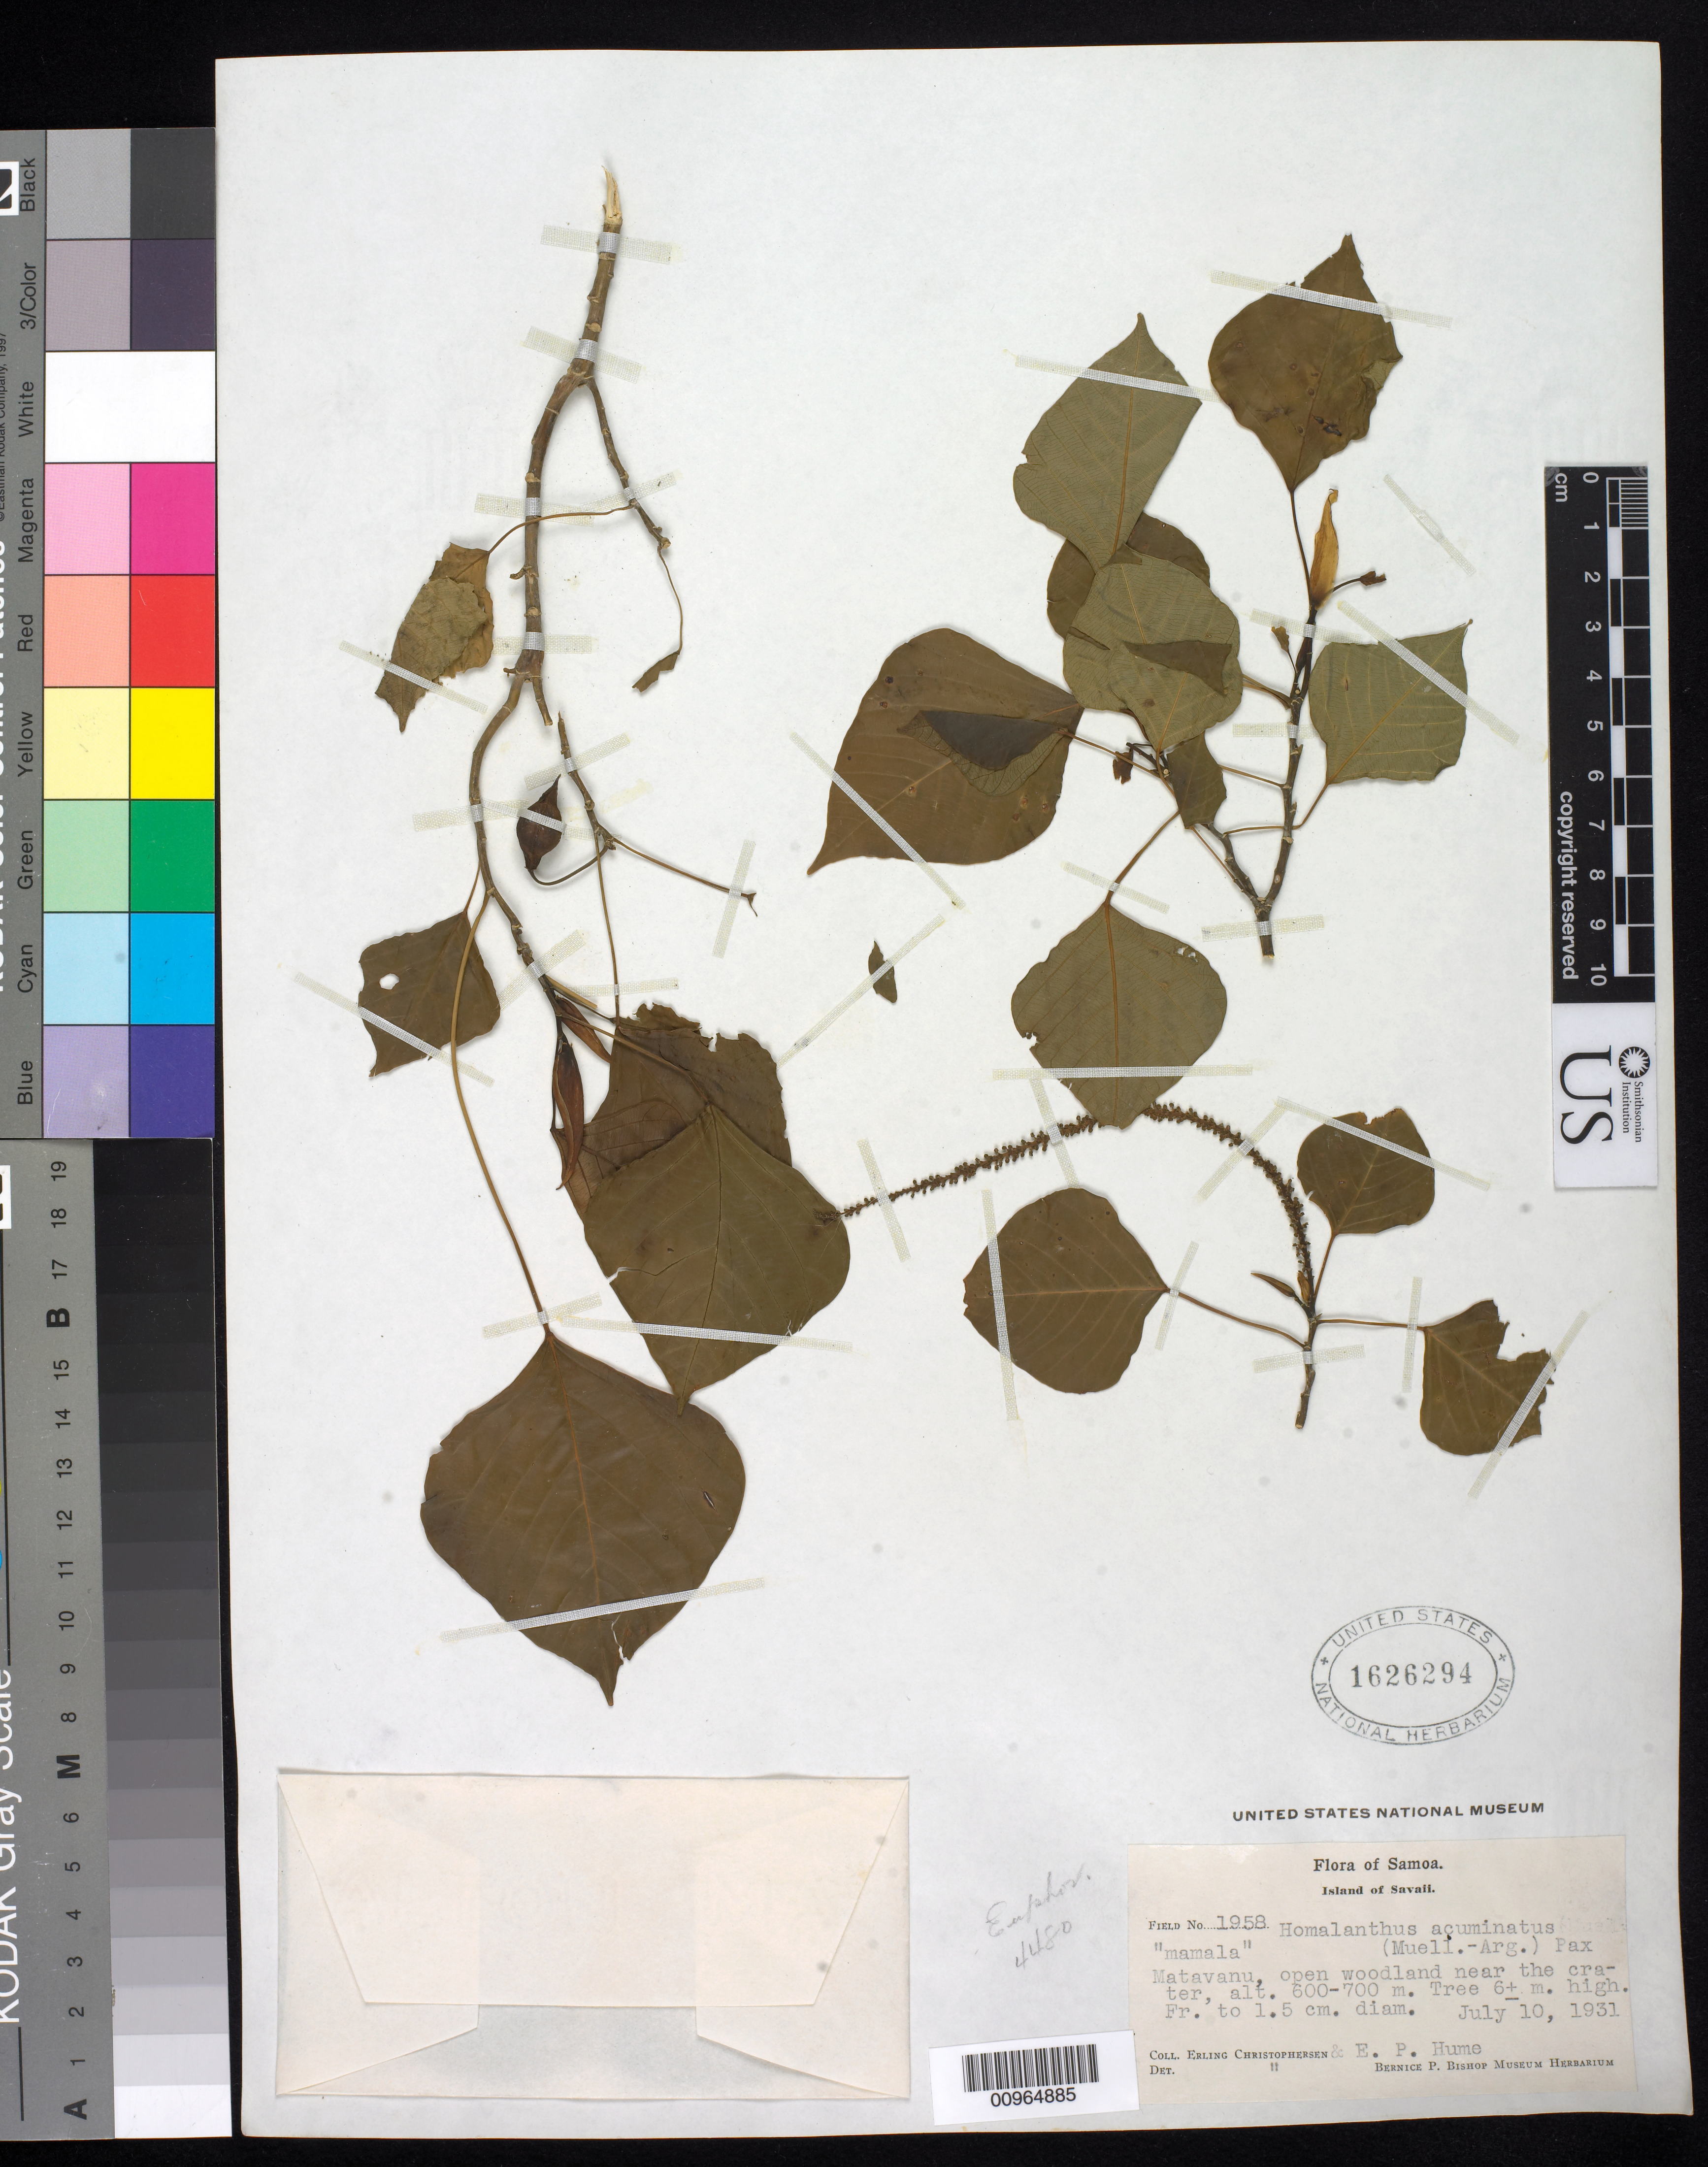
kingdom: Plantae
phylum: Tracheophyta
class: Magnoliopsida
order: Malpighiales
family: Euphorbiaceae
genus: Homalanthus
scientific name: Homalanthus acuminatus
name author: (Müll. Arg.) Pax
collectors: E. Christophersen & E. Hume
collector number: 1958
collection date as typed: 10 Jul 1931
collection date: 1931-07-10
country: Samoa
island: Savai'i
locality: Matavanu, open woodland near the crater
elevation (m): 600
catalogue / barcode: US 1626294